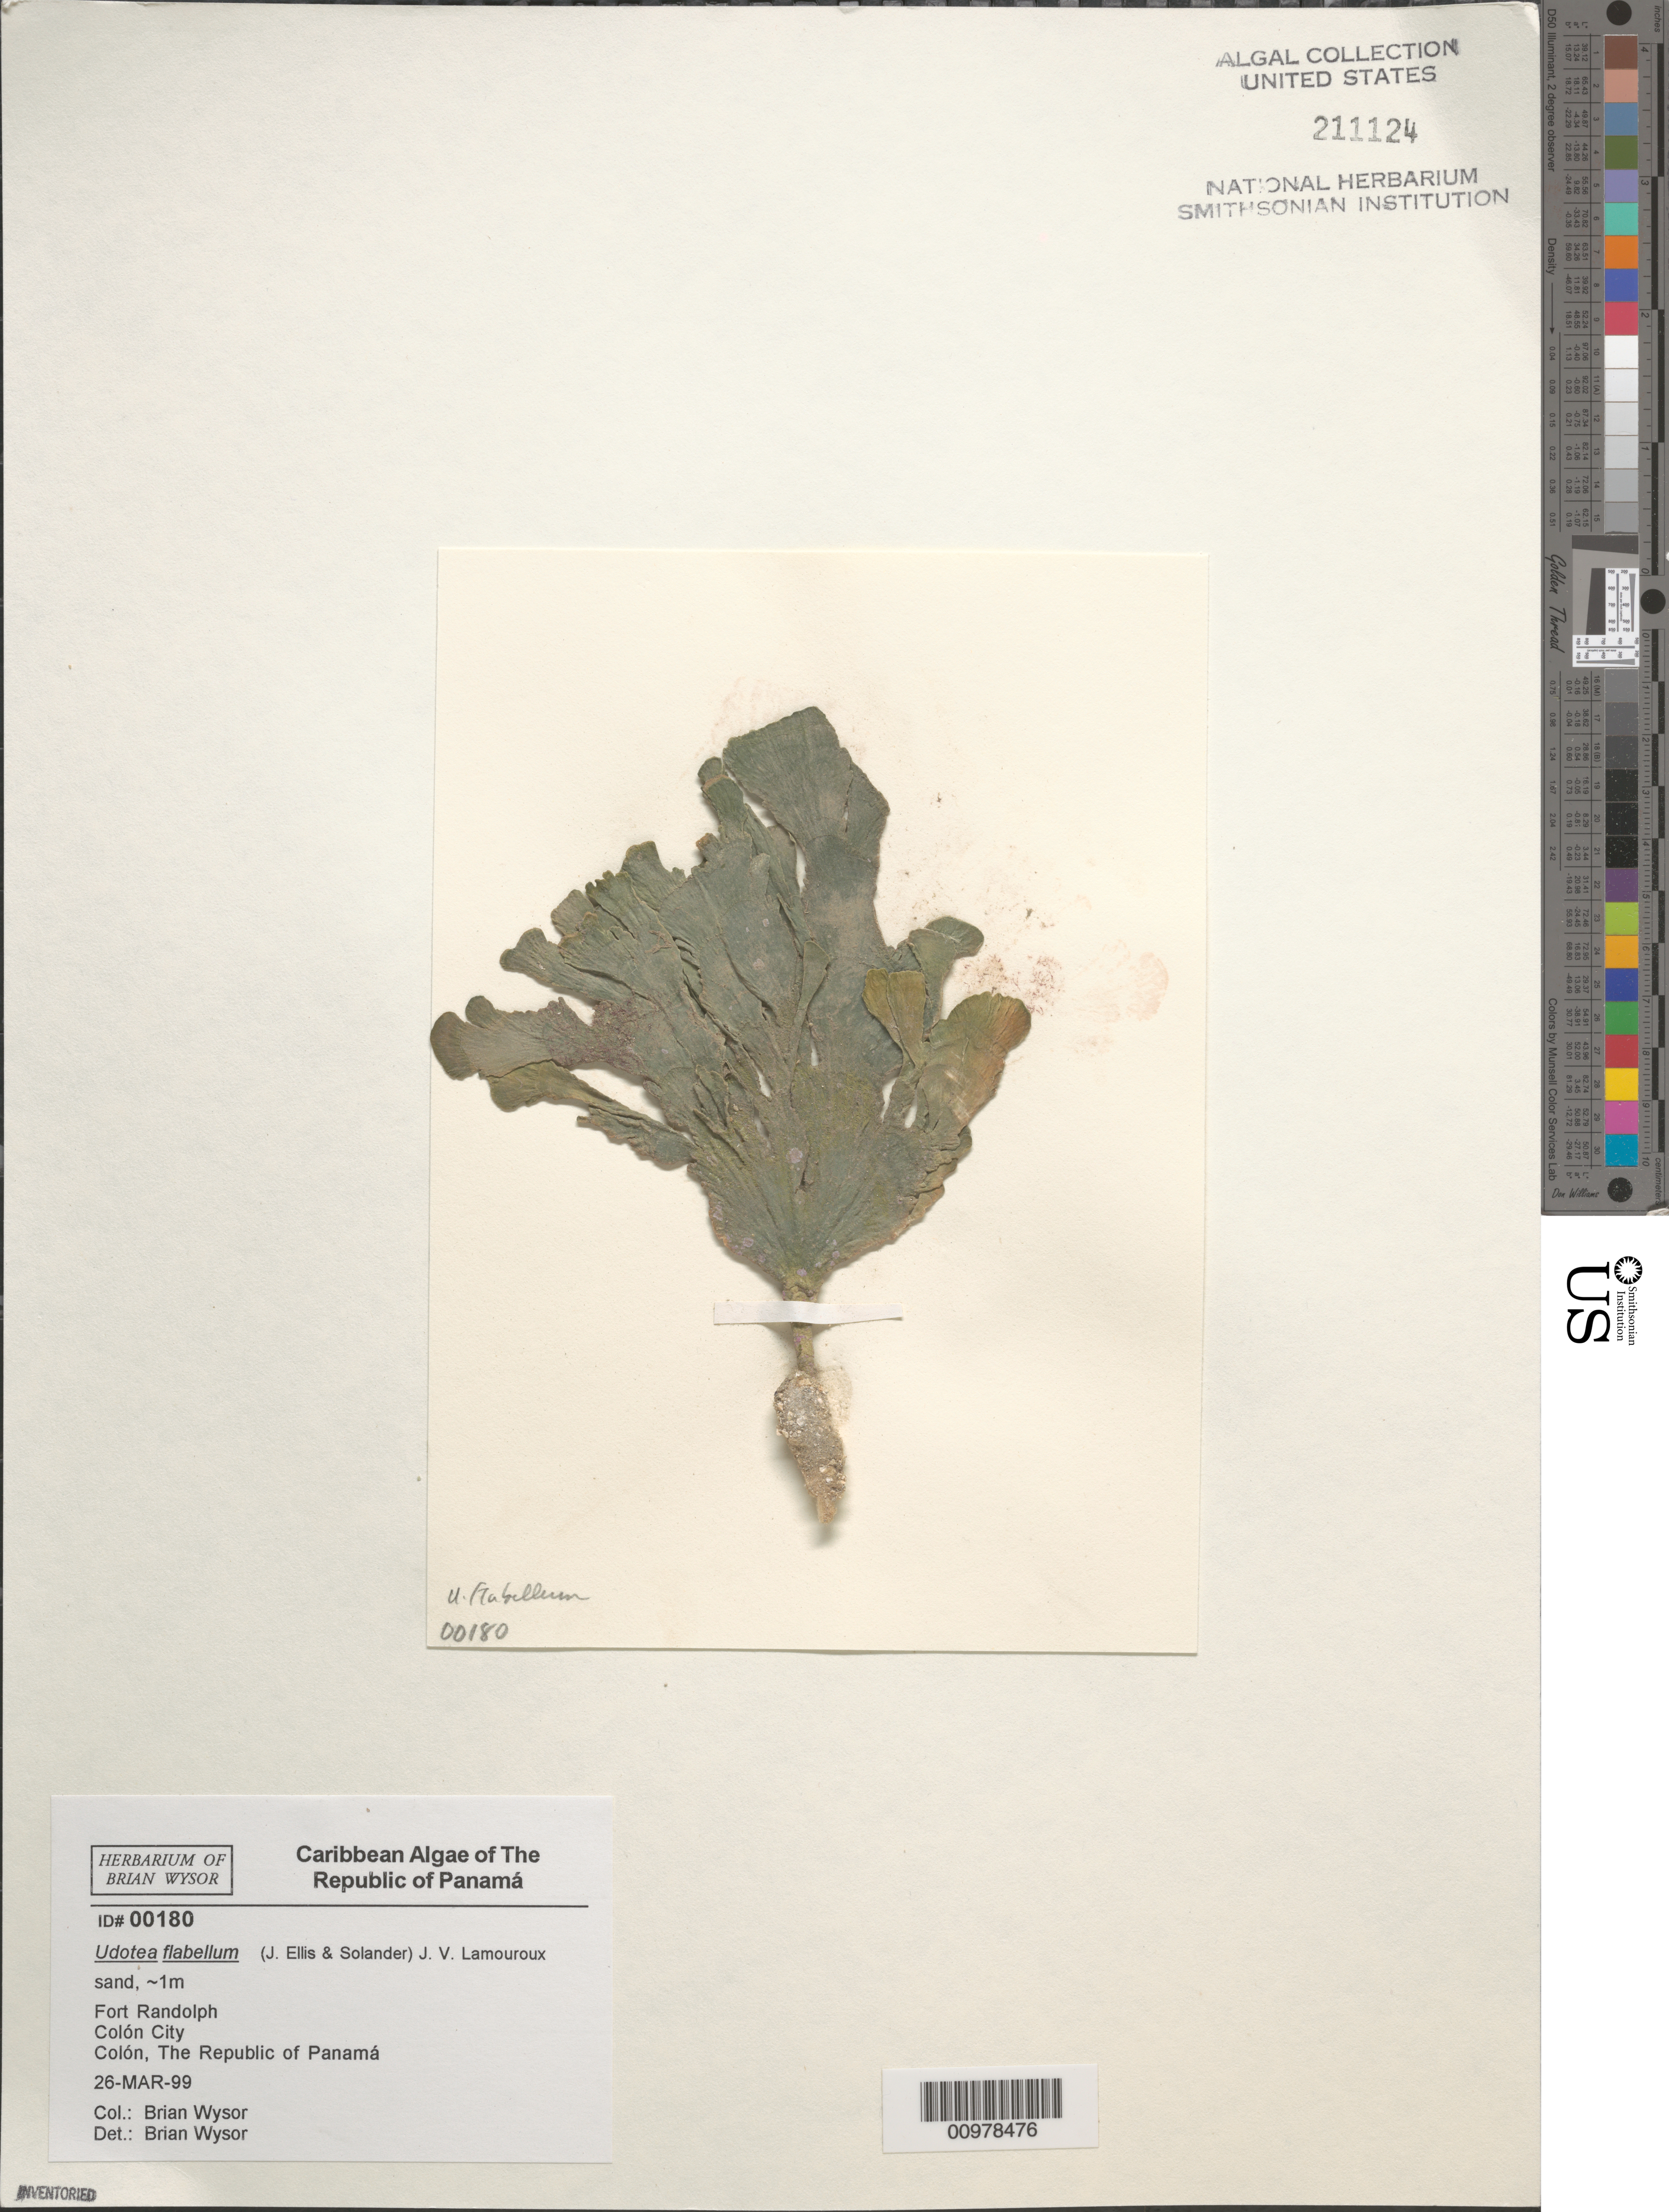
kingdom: Plantae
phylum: Chlorophyta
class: Ulvophyceae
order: Bryopsidales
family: Udoteaceae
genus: Udotea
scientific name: Udotea flabellum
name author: (J. Ellis & Sol.) M. Howe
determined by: Wysor, B.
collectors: B. Wysor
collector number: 00180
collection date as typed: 26 Mar 1999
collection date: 1999-03-26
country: Panama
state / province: Colón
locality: Fort Randolph, Colón City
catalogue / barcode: US 211124